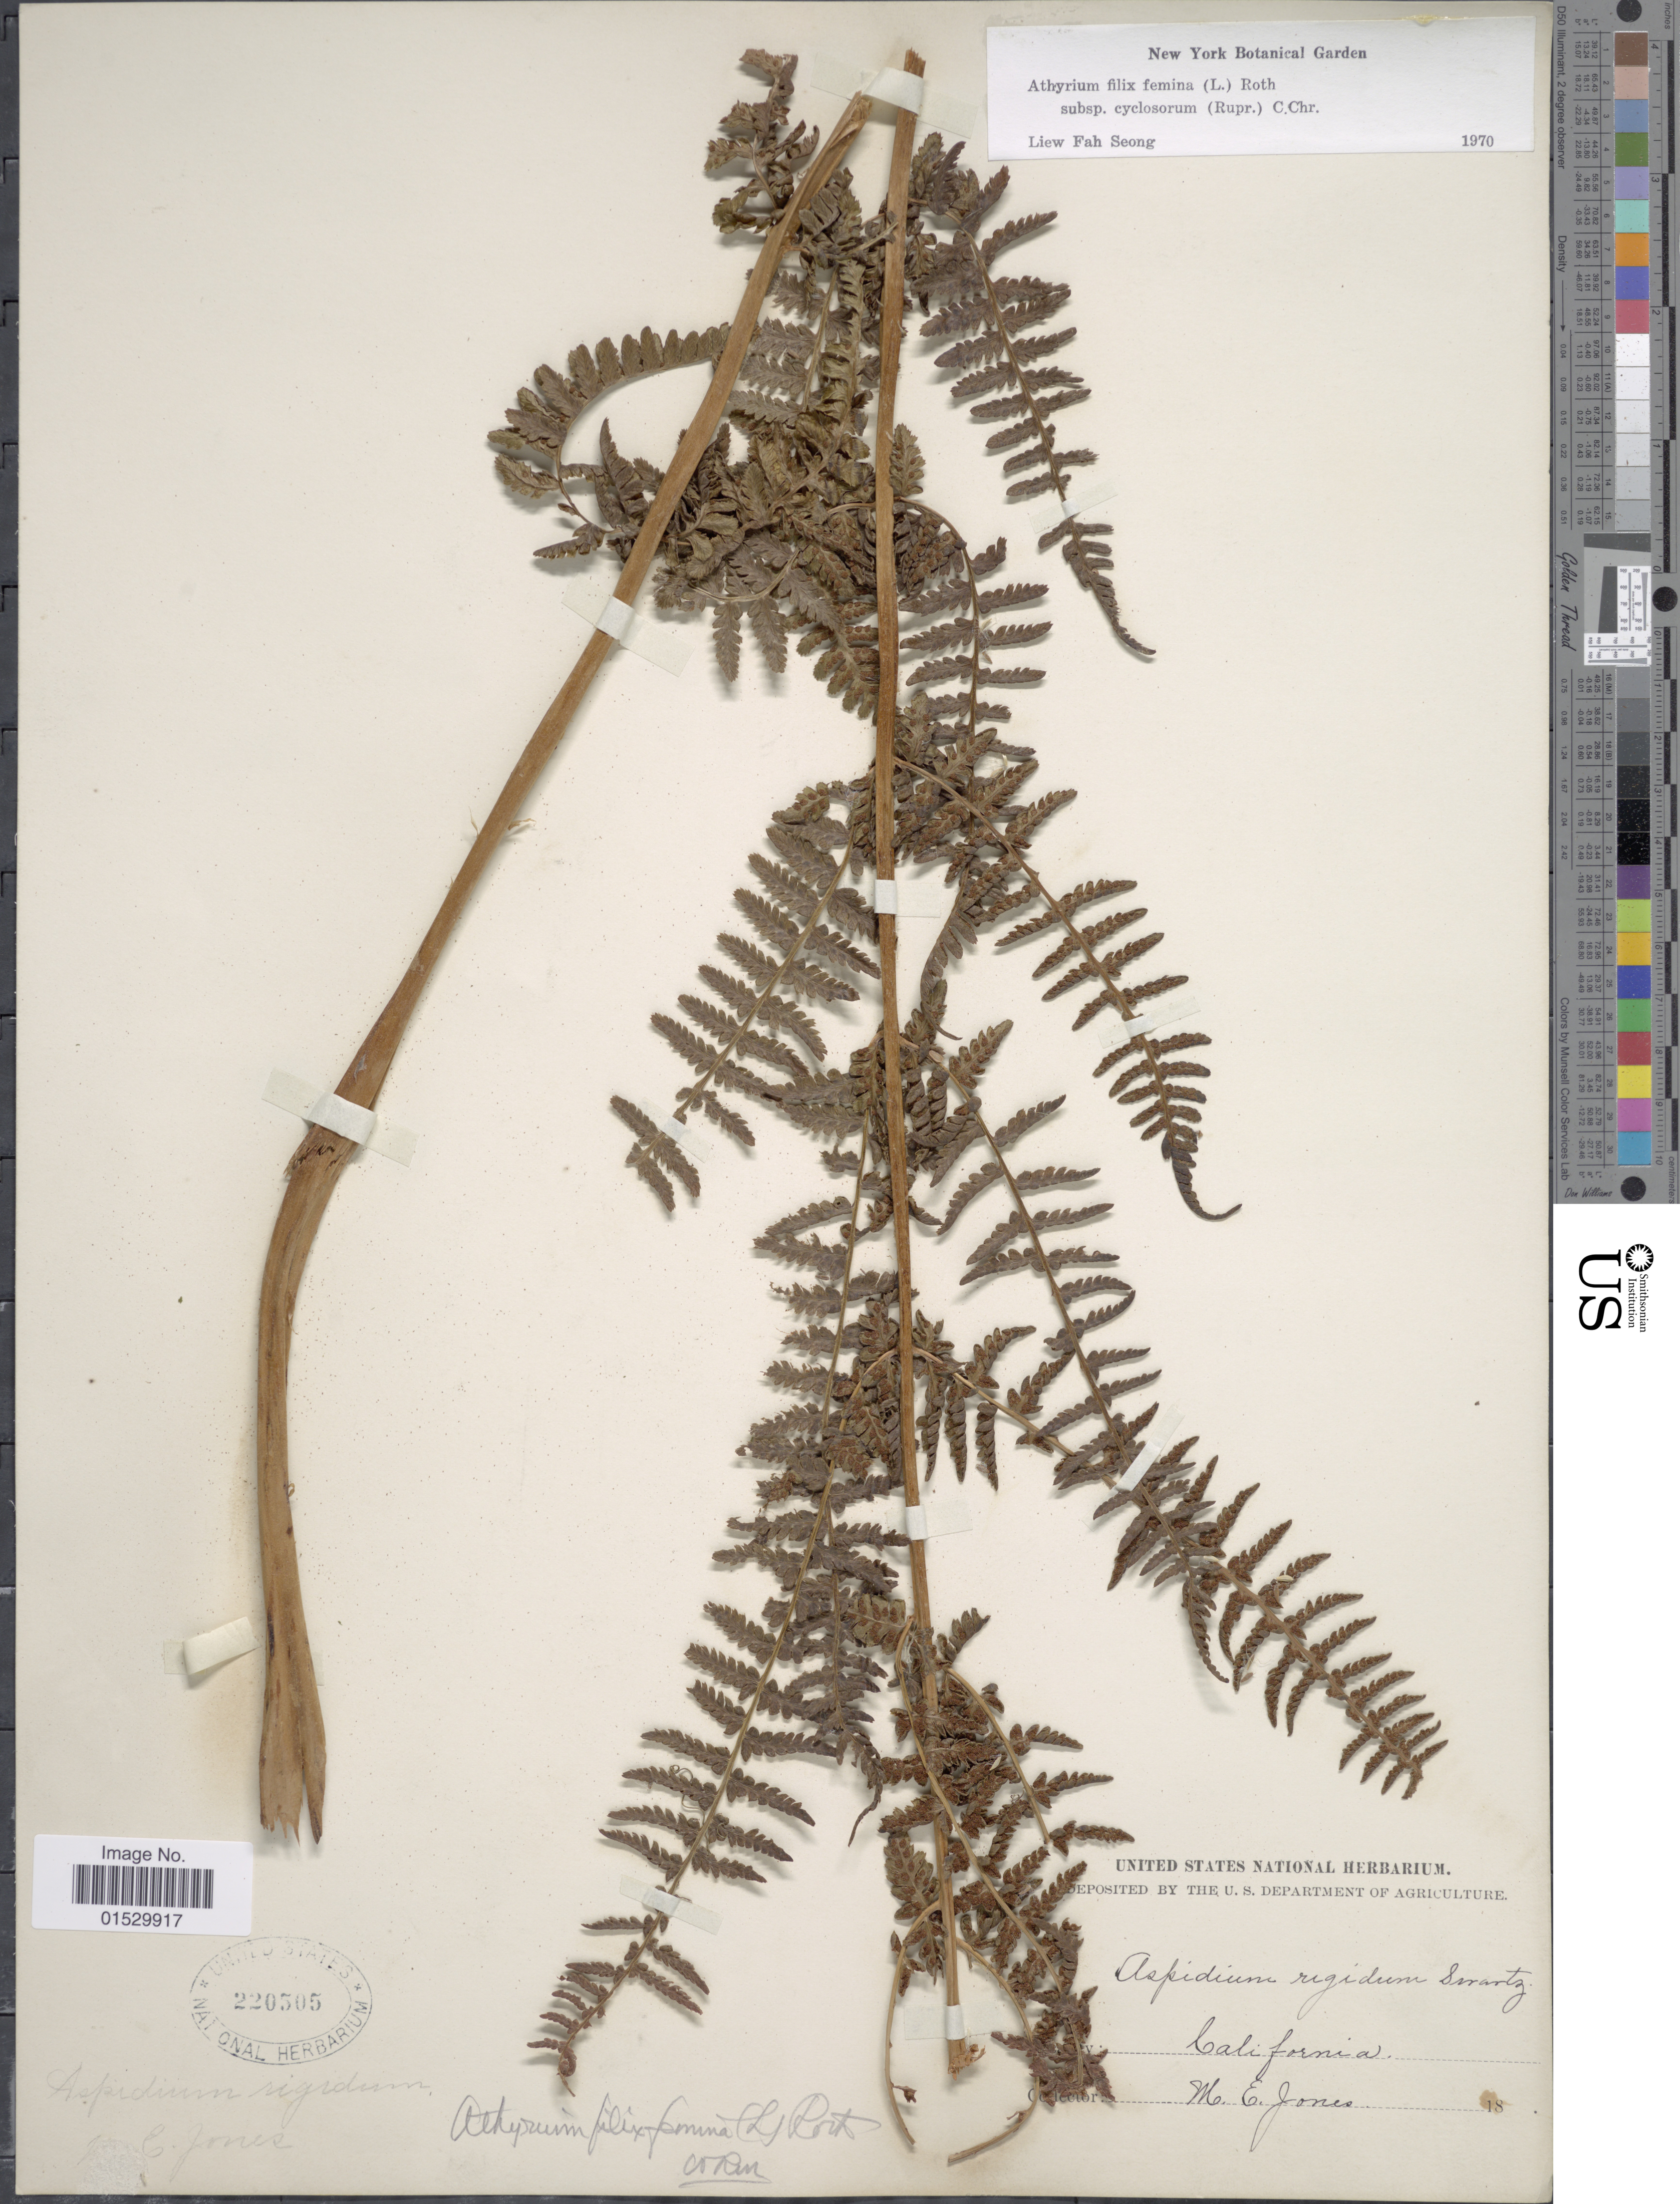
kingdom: Plantae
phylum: Tracheophyta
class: Polypodiopsida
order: Polypodiales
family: Athyriaceae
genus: Athyrium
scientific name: Athyrium filix-femina subsp. cyclosorum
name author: (Rupr.) C. Chr.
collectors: M. E. Jones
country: United States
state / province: California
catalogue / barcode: US 220505